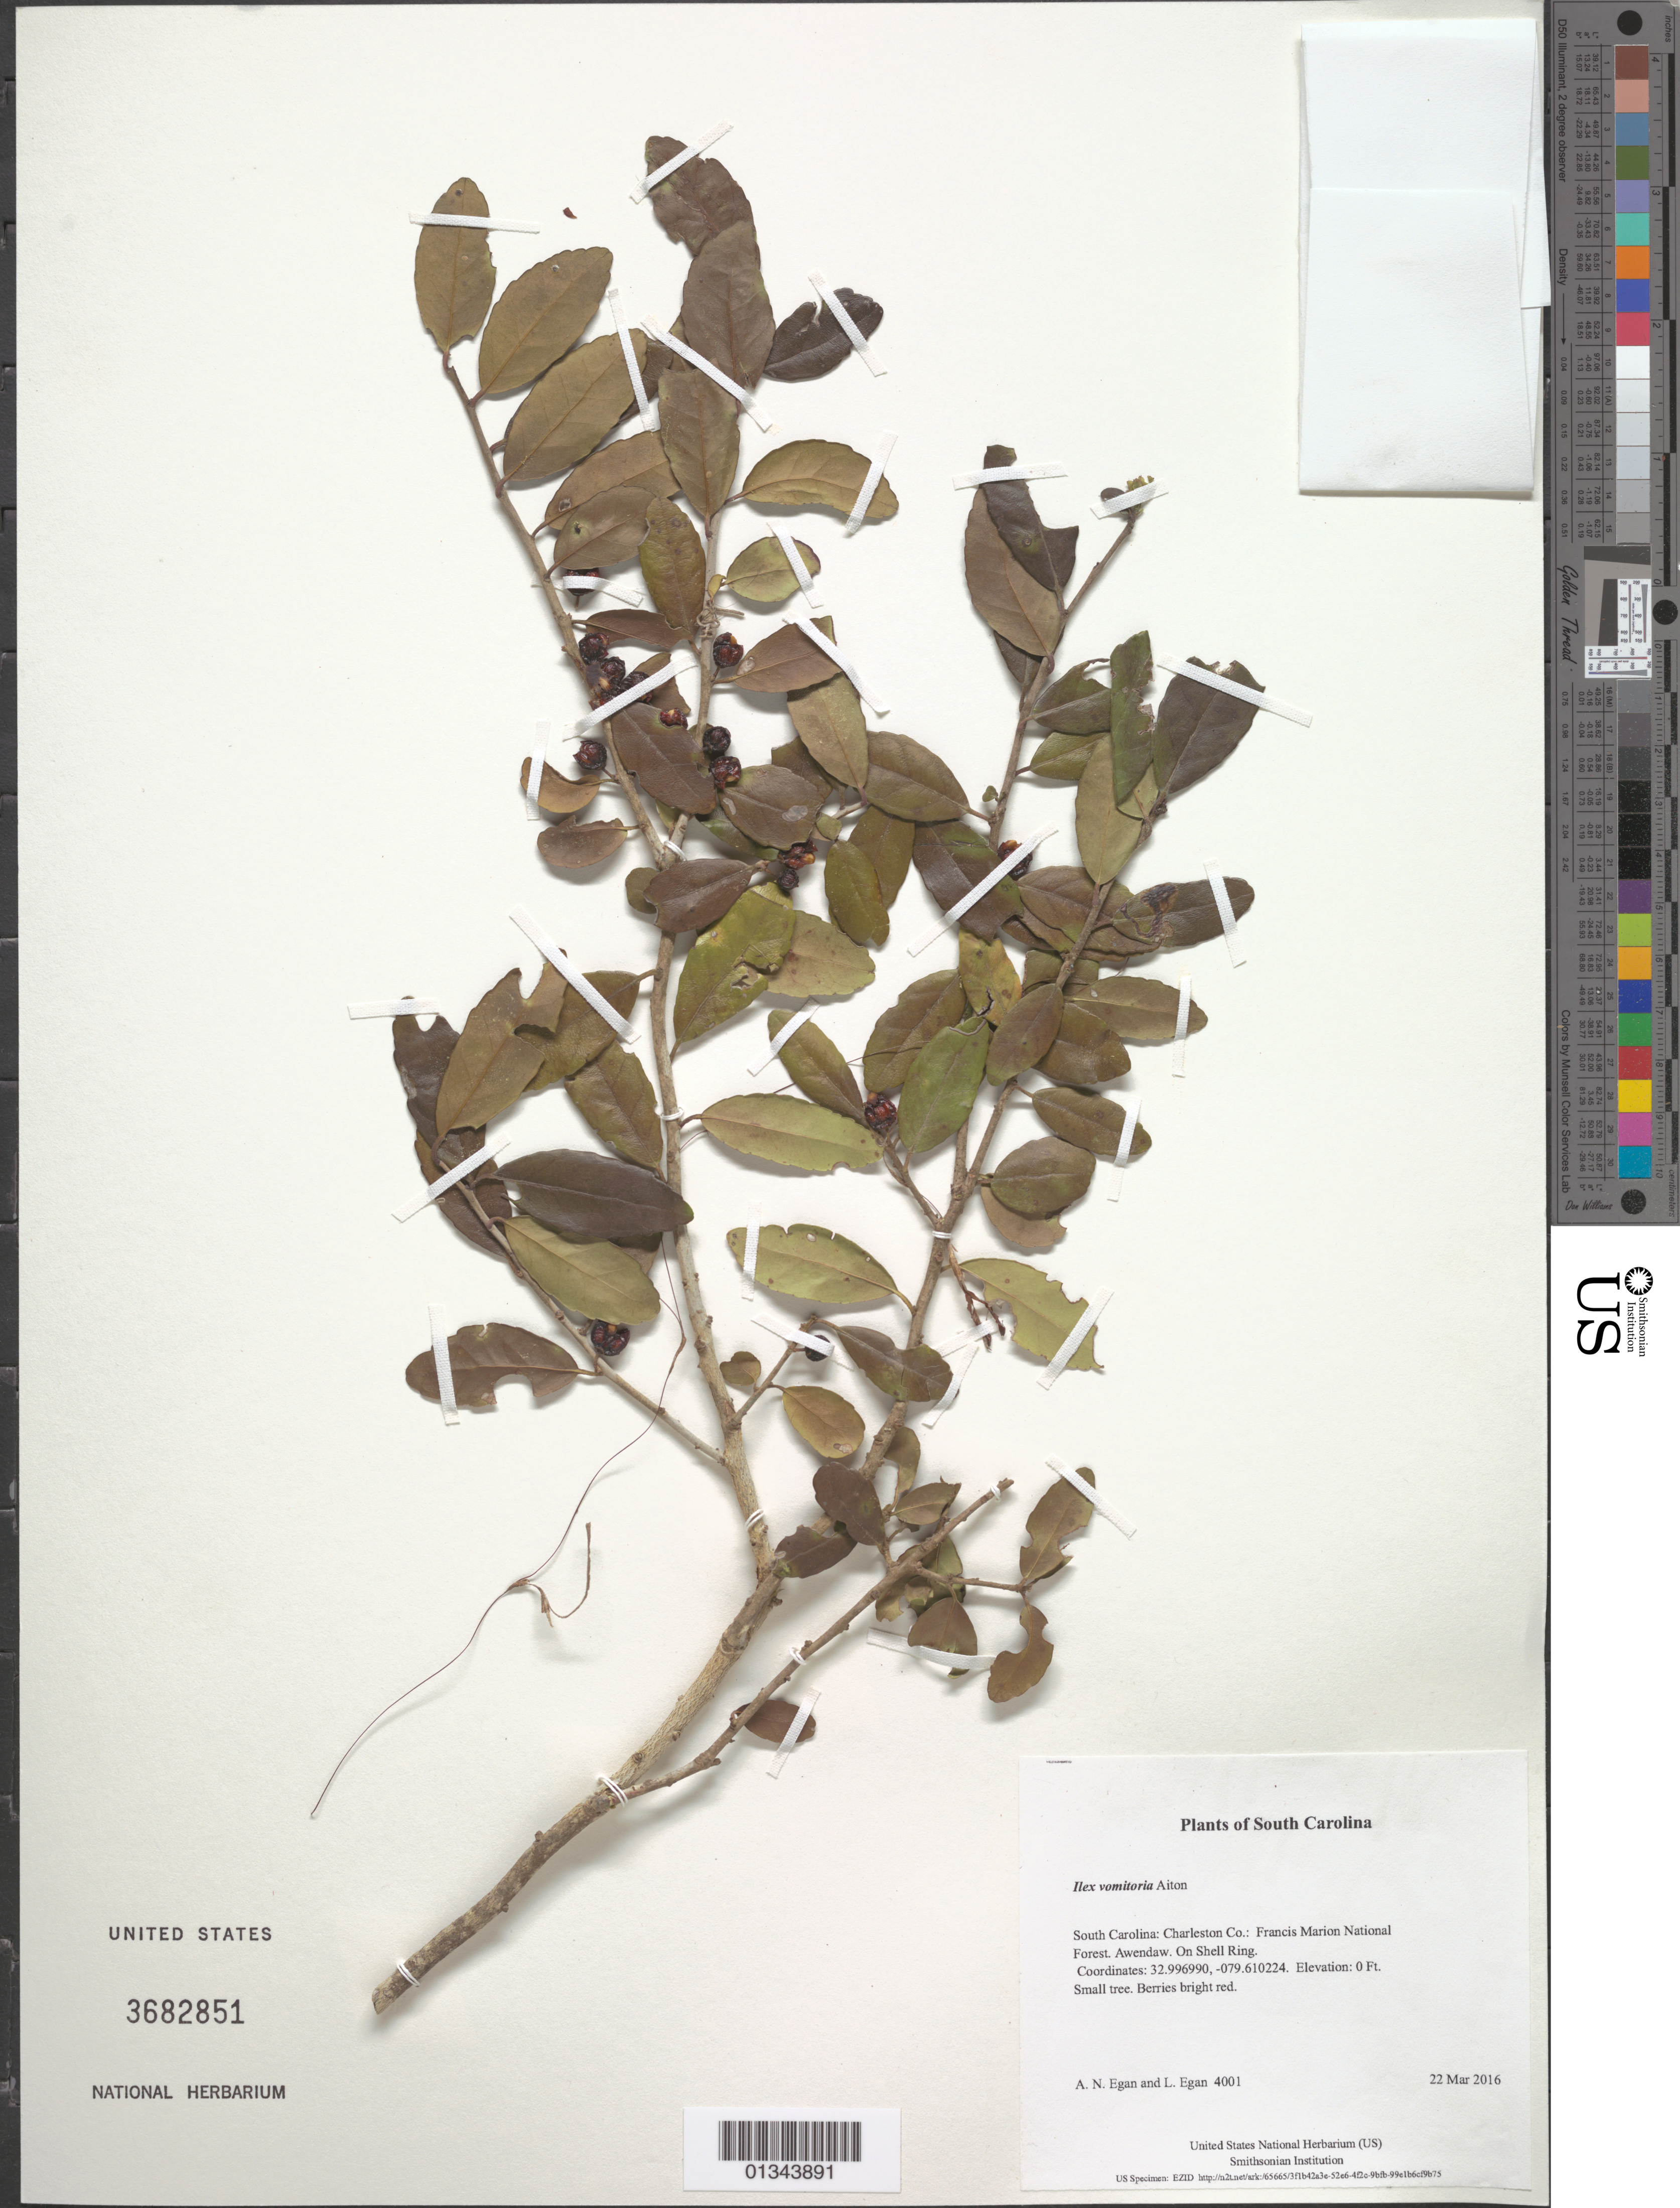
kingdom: Plantae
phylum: Tracheophyta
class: Magnoliopsida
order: Aquifoliales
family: Aquifoliaceae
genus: Ilex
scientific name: Ilex vomitoria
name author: Aiton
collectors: A. N. Egan & L. Egan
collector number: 4001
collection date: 2016-03-22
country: United States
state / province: South Carolina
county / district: Charleston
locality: Francis Marion National Forest. Awendaw. On Shell Ring.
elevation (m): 0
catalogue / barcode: US 3682851